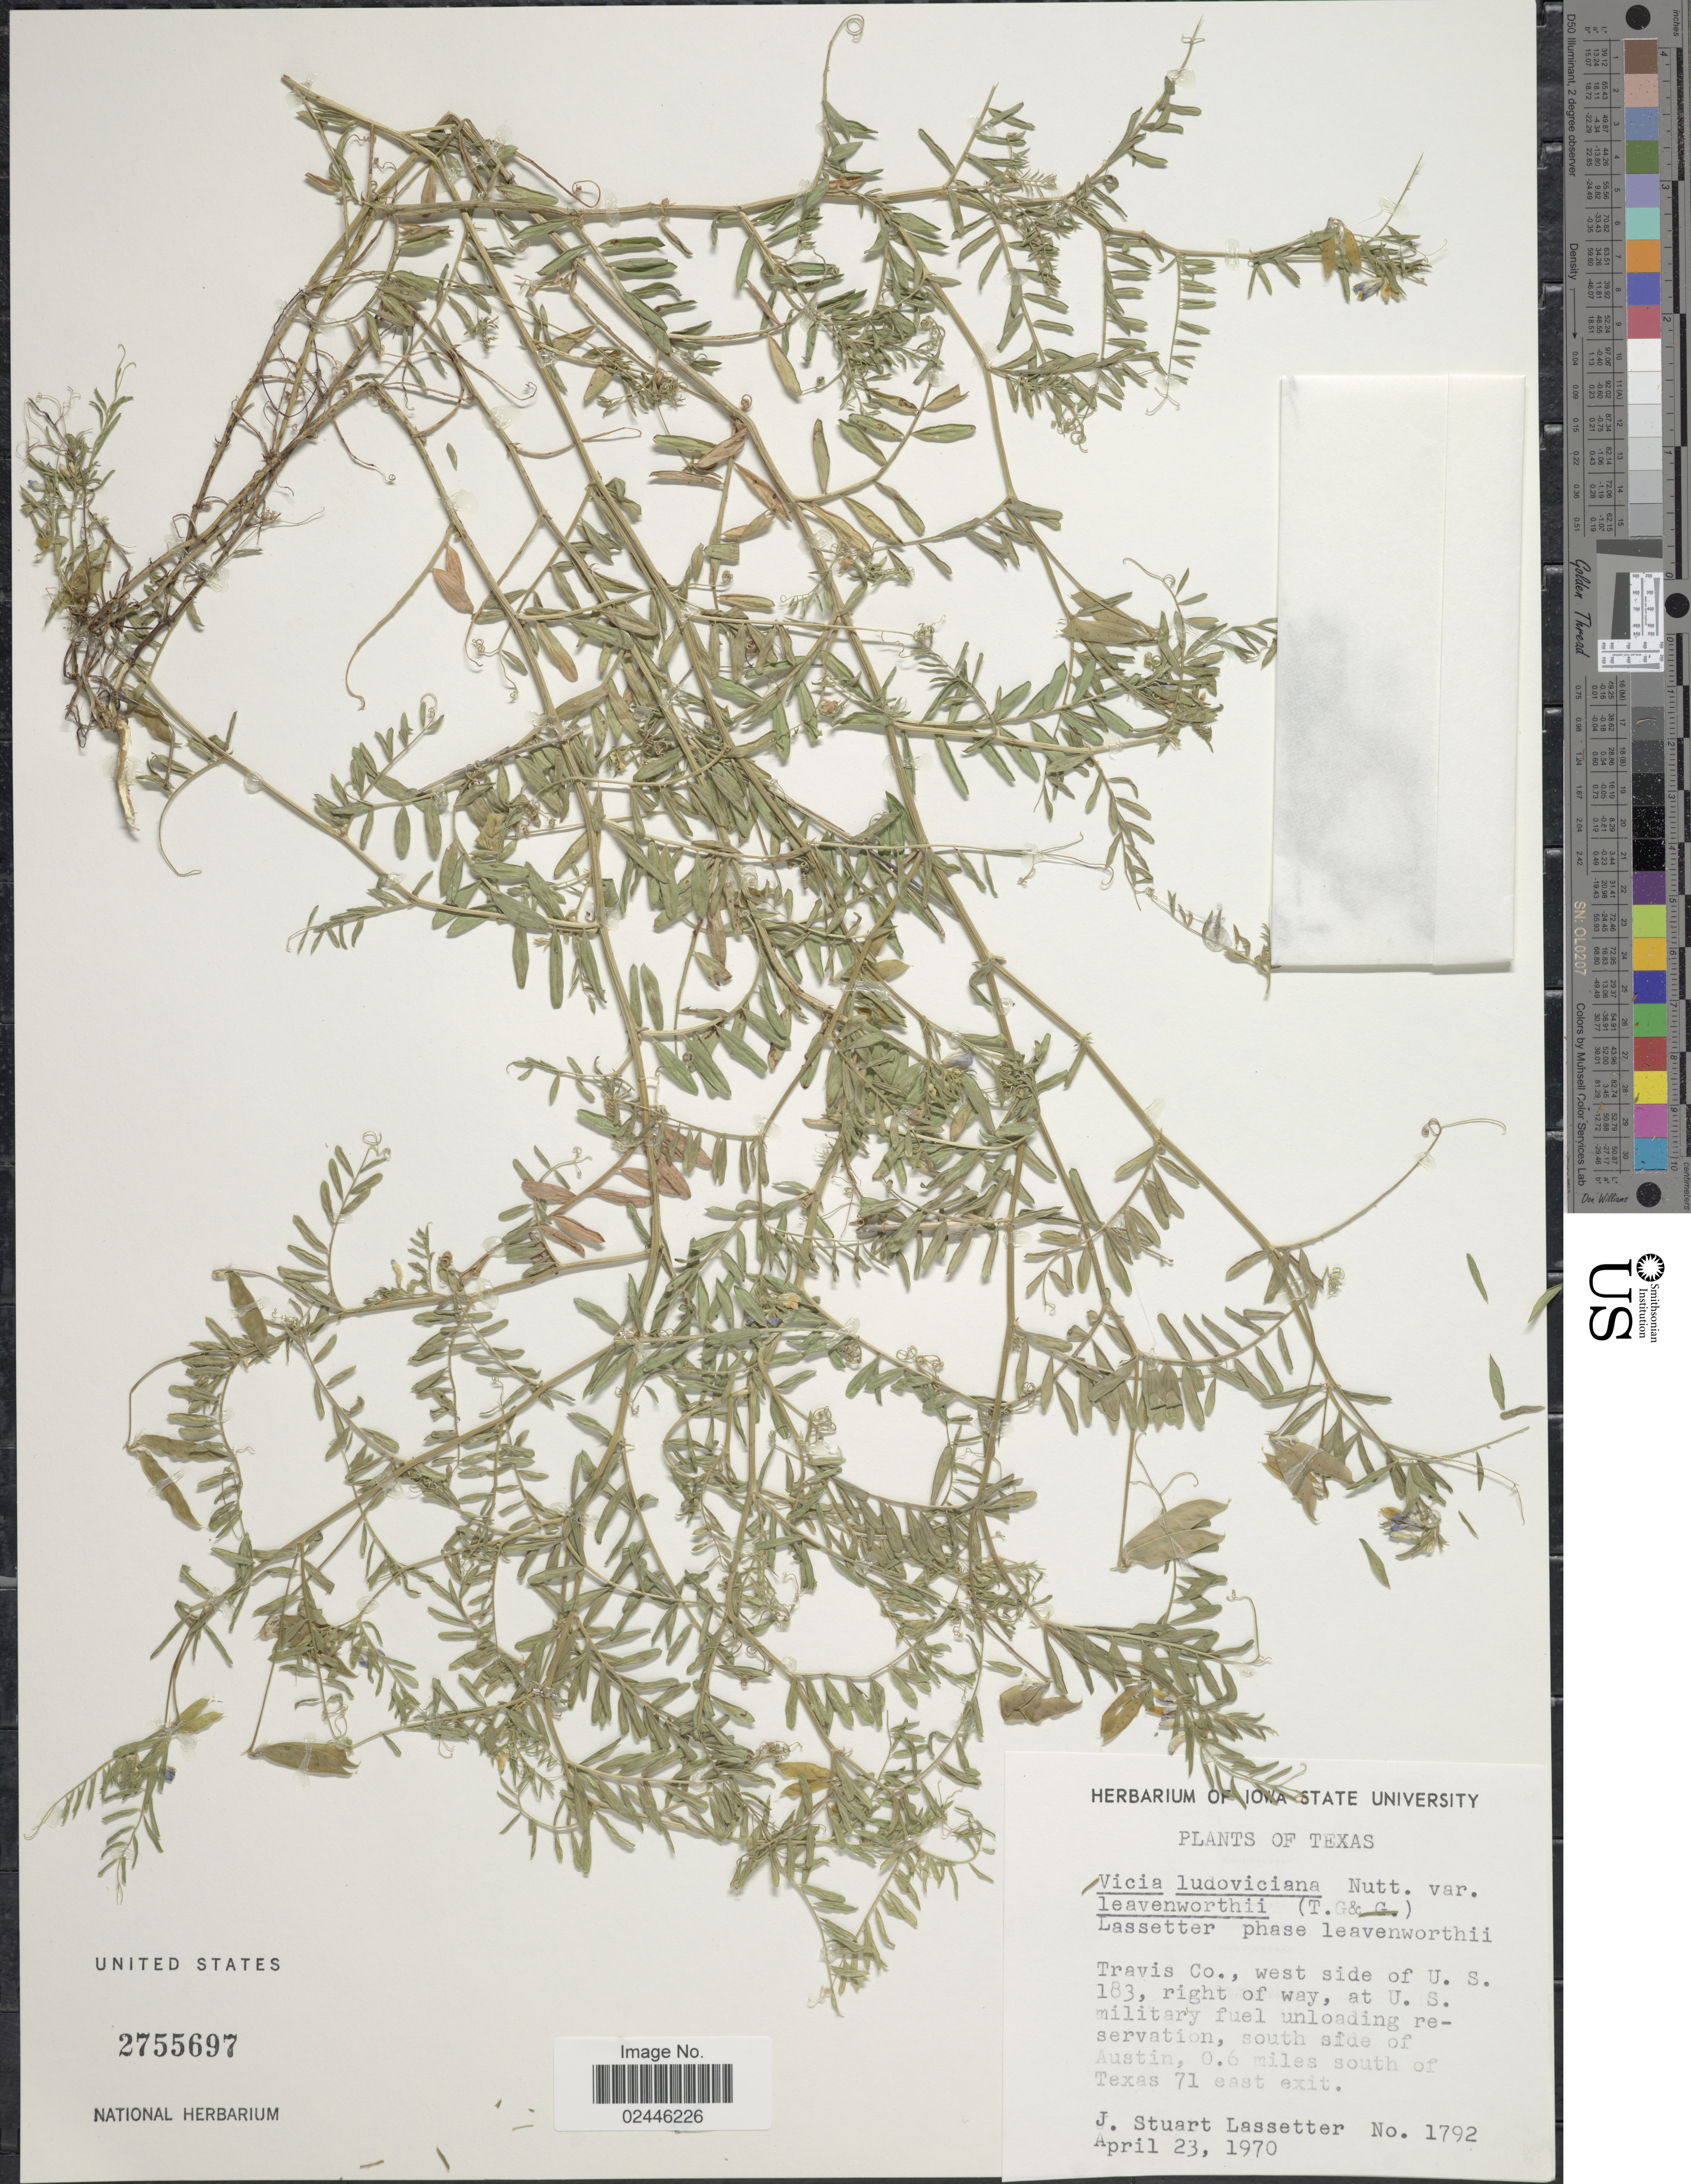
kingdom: Plantae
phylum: Tracheophyta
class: Magnoliopsida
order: Fabales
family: Fabaceae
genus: Vicia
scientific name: Vicia ludoviciana var. leavenworthii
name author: (Torr. & A. Gray) Broich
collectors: J. Lassetter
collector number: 1792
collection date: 1970-04-23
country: United States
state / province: Texas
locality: Travis Co., west side of U. S. 183, right of way, at U. S. military fuel unloading reservation, south side of Austin, 0.6 miles south of Texas 71 east exit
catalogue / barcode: US 2755697